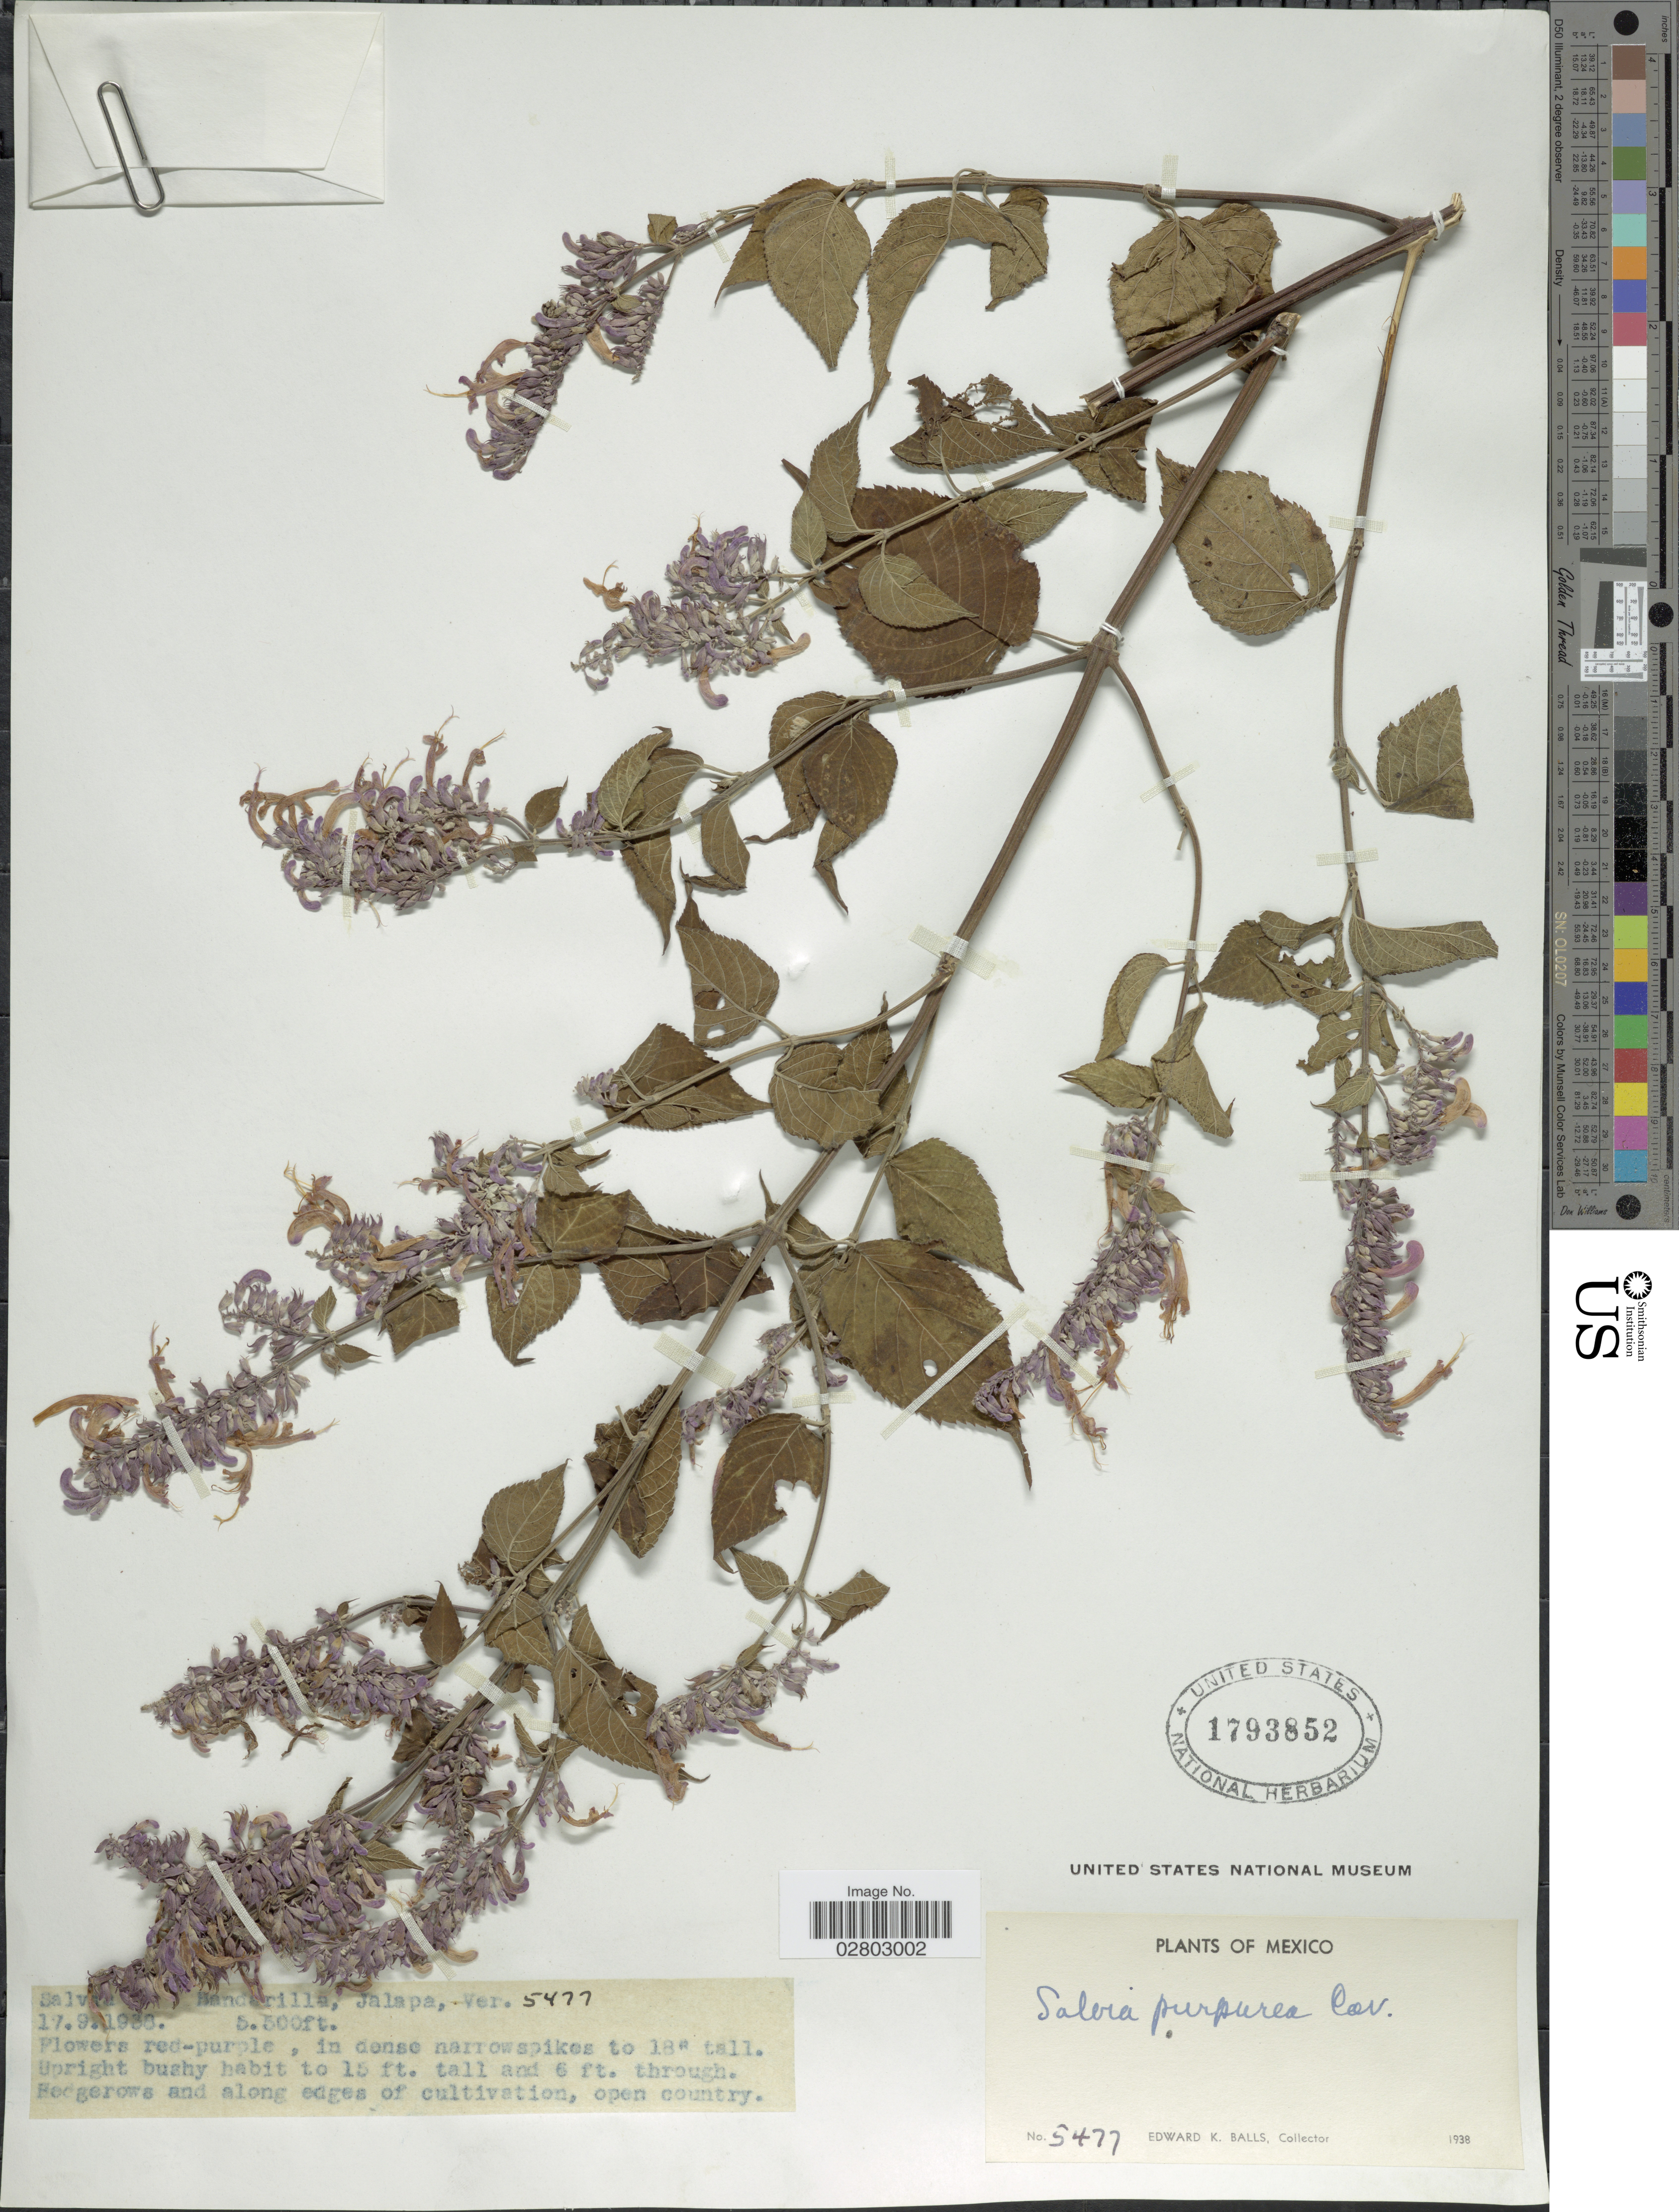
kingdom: Plantae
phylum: Tracheophyta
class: Magnoliopsida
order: Lamiales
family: Lamiaceae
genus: Salvia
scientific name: Salvia purpurea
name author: Cav.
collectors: E. K. Balls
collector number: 5477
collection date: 1938-09-17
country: Mexico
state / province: Veracruz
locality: Bandarilla, Jalapa, Ver.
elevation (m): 1676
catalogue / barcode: US 1793852